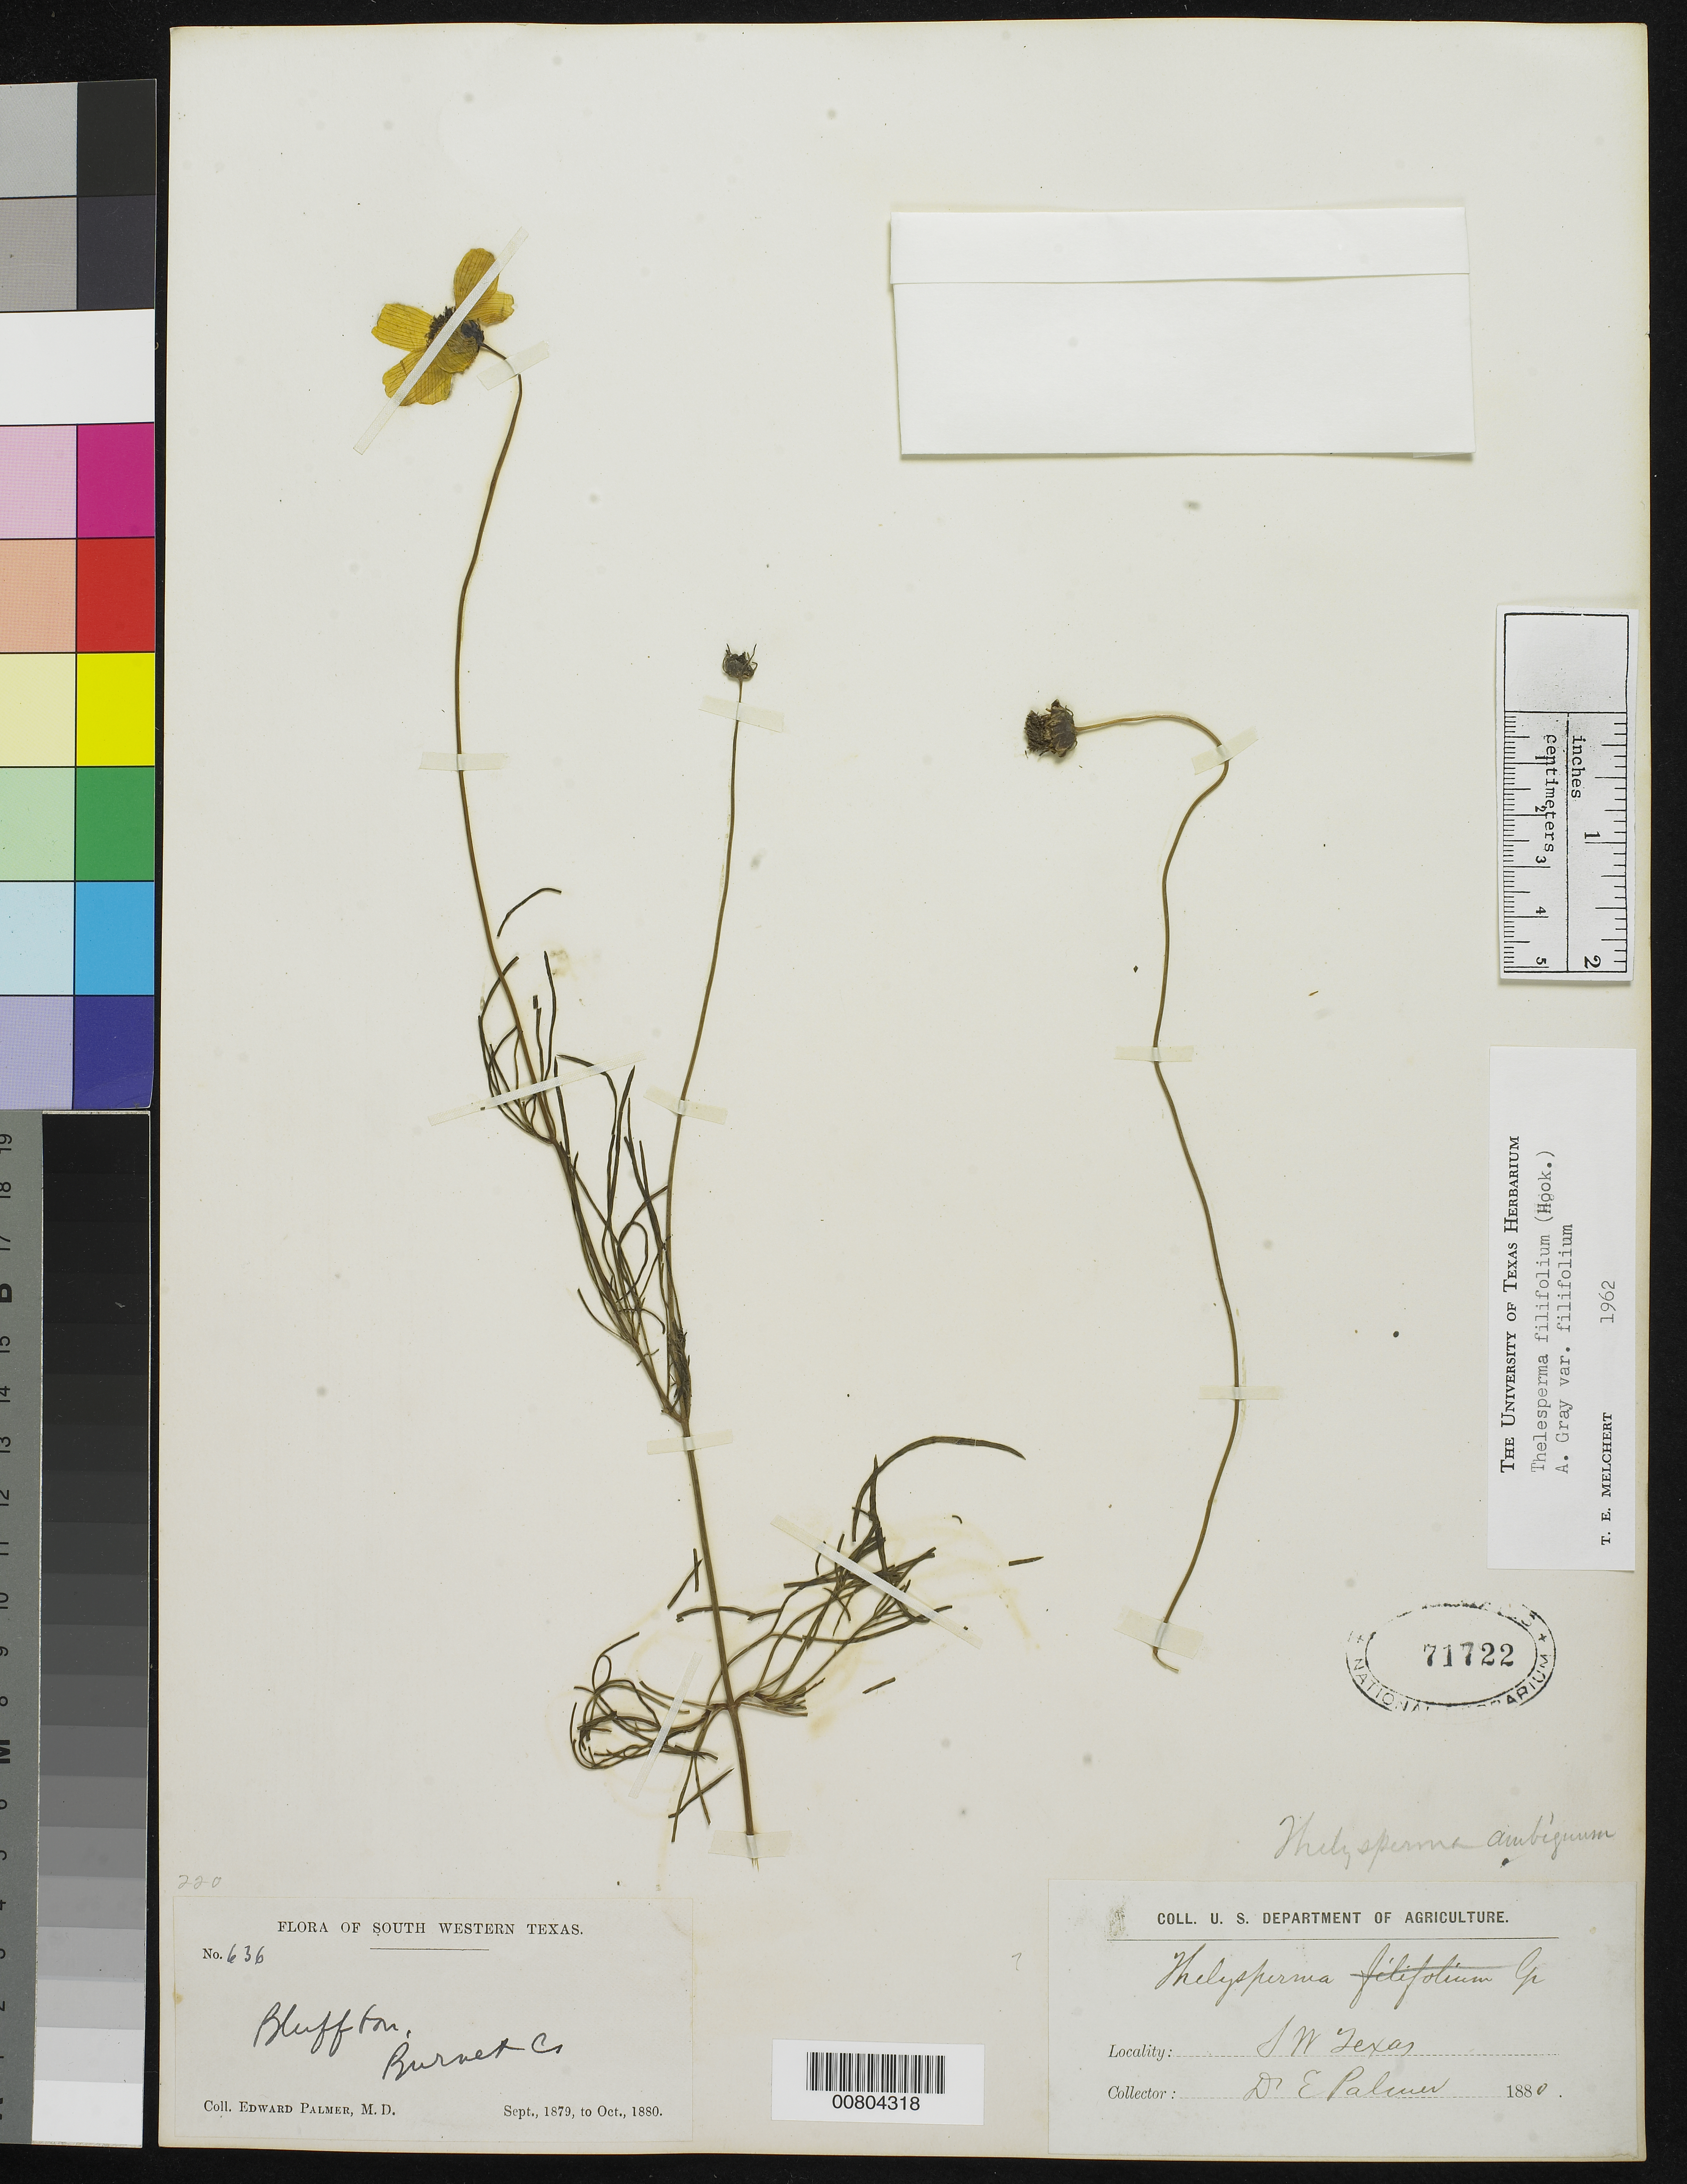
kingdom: Plantae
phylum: Tracheophyta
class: Magnoliopsida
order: Asterales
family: Asteraceae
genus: Thelesperma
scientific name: Thelesperma filifolium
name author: (Hook.) A. Gray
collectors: E. Palmer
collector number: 636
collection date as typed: Sep 1879 to -- Oct 1880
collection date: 1879-09/1880-10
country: United States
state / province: Texas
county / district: Burnet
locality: Bluffton, Burnet County, SW Texas.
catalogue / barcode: US 71722